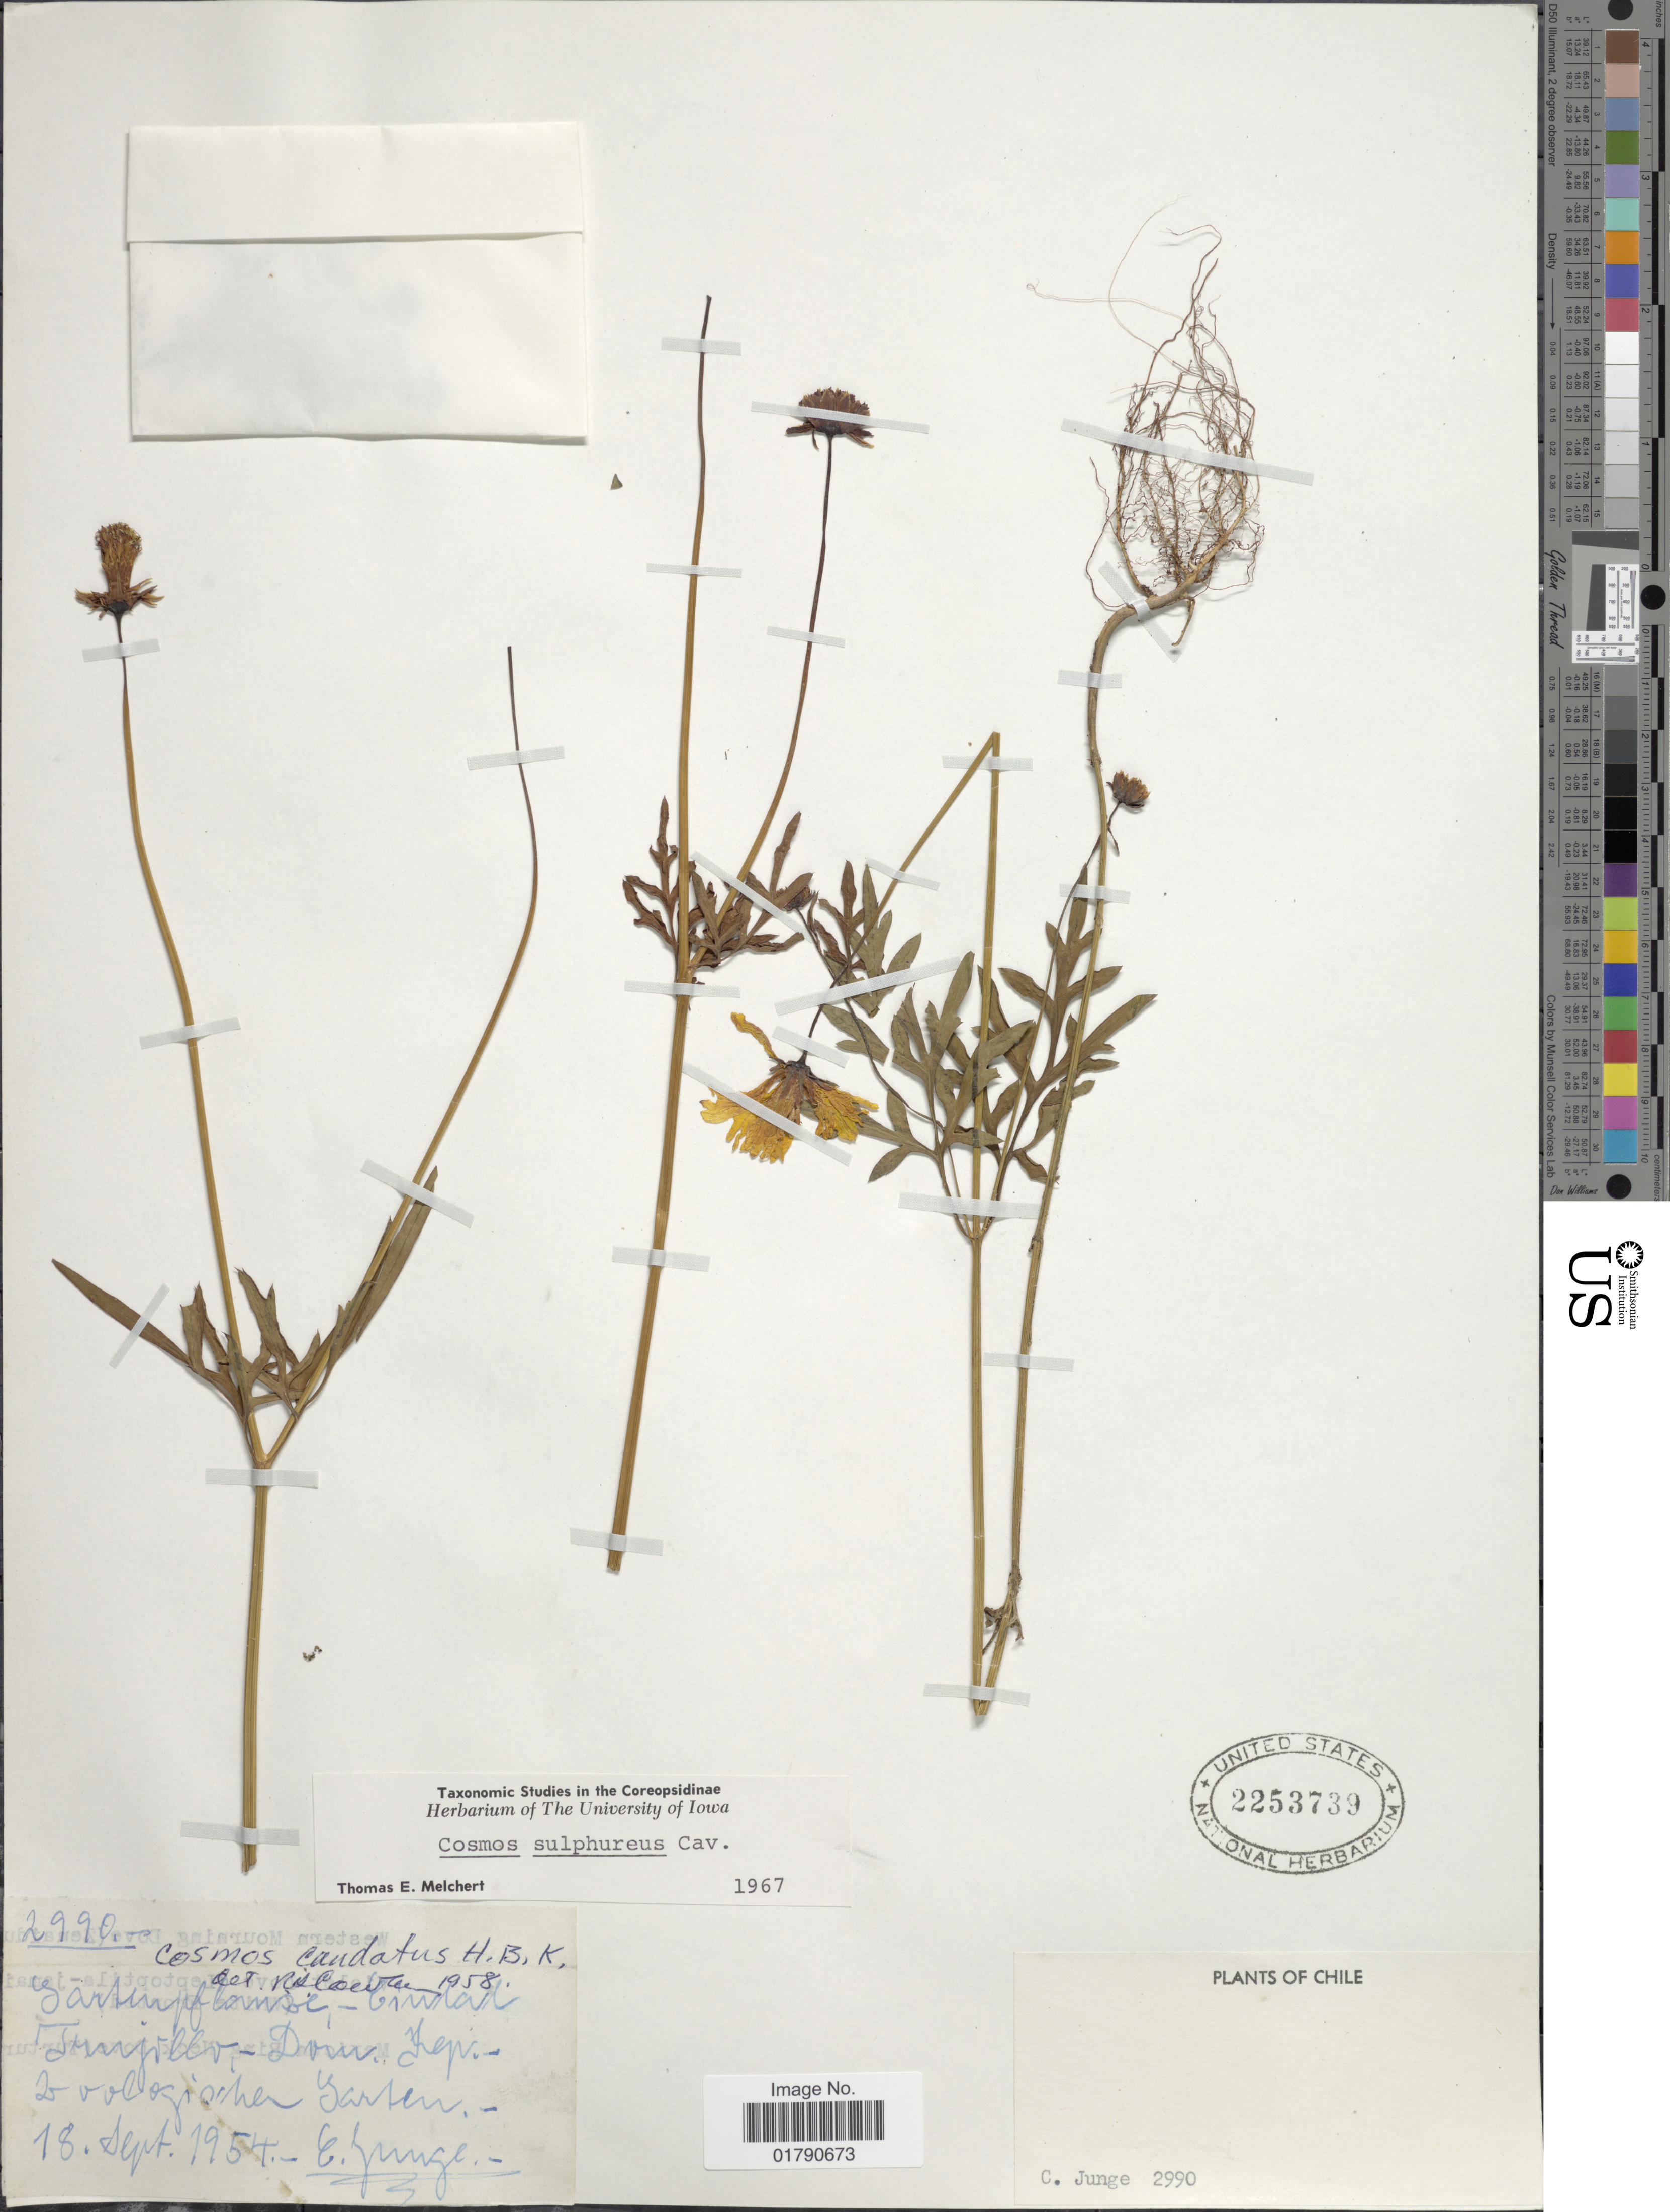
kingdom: Plantae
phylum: Tracheophyta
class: Magnoliopsida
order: Asterales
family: Asteraceae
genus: Cosmos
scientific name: Cosmos sulphureus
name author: Cav.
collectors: C. Junge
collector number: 2990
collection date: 1954-09-18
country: Chile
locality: Trujillo-Dom. Kep. [interpreted] Zoologischer Garten.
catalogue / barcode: US 2253739